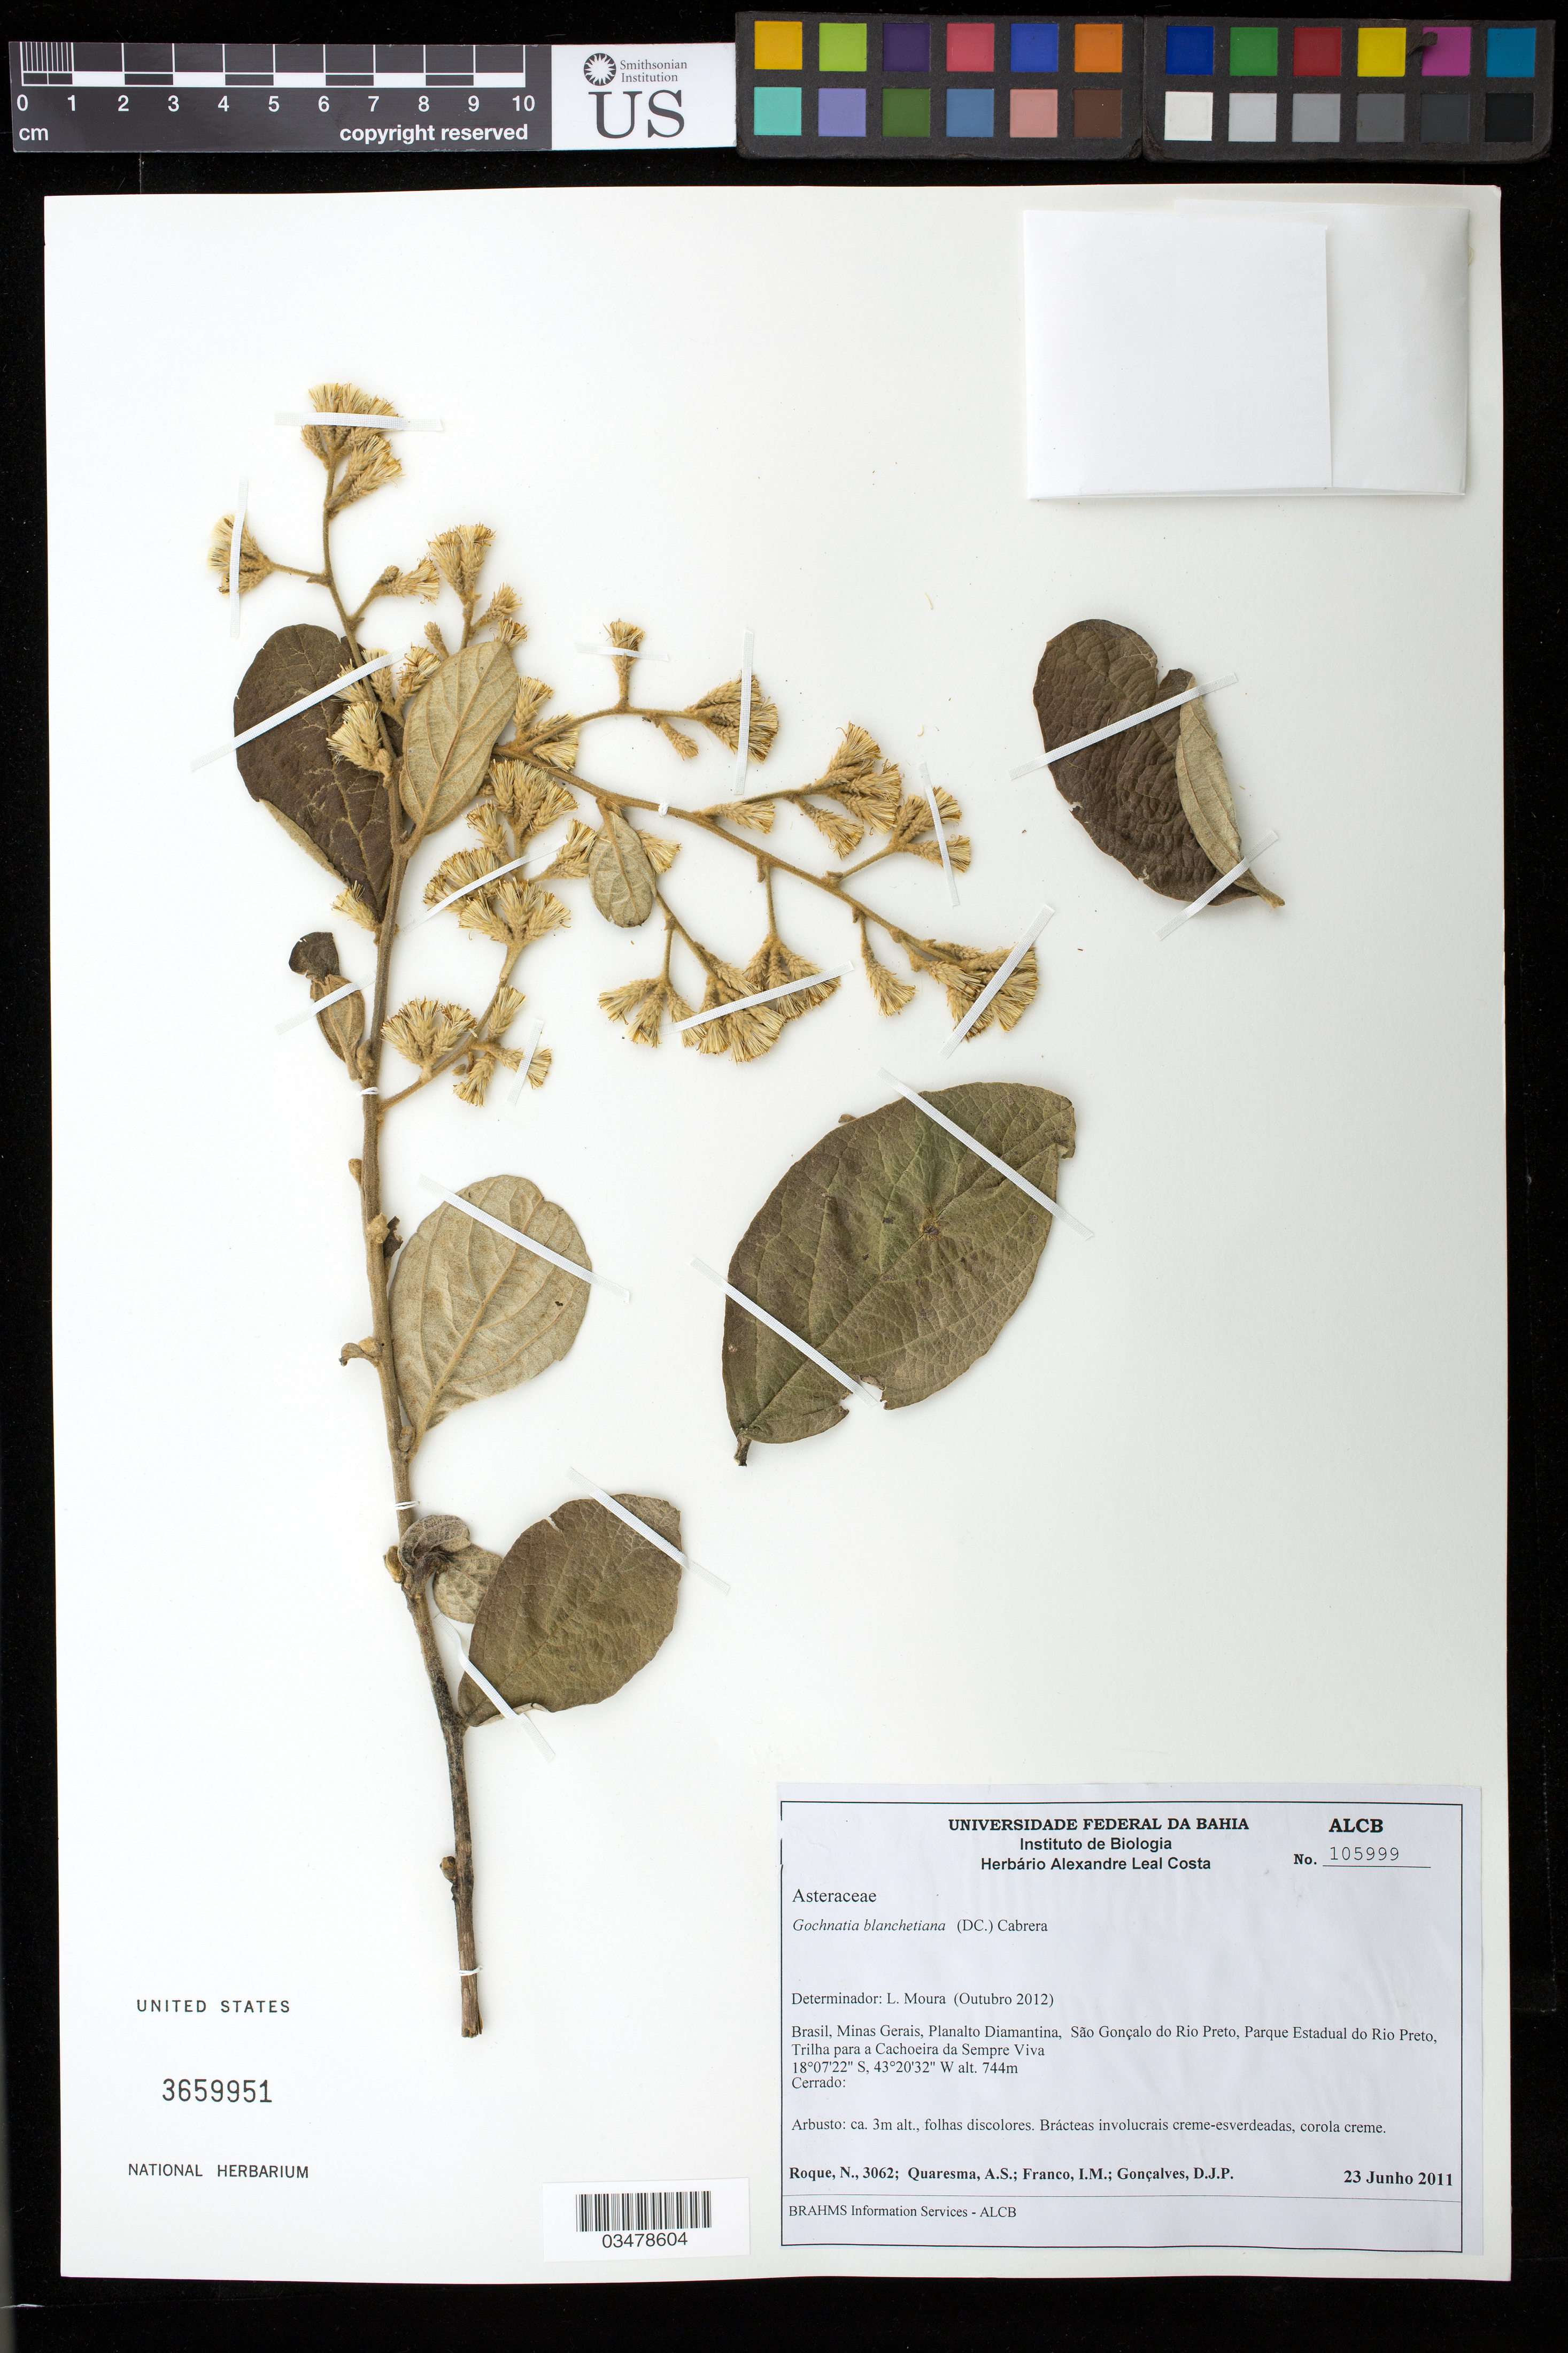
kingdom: Plantae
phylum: Tracheophyta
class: Magnoliopsida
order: Asterales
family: Asteraceae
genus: Gochnatia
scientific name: Gochnatia blanchetiana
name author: (DC.) Cabrera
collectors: N. Roque, A. Quaresma, I. Franco & D. Gonçalves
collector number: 3062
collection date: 2011-06-23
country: Brazil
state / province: Minas Gerais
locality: Planalto Diamantina, Sao Gonzalo do Rio Preto, Parque Estadual do Rio Preto Trilha para a Cachoeira da Se,pre VIva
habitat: Cerrado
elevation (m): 744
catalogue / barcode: US 3659951